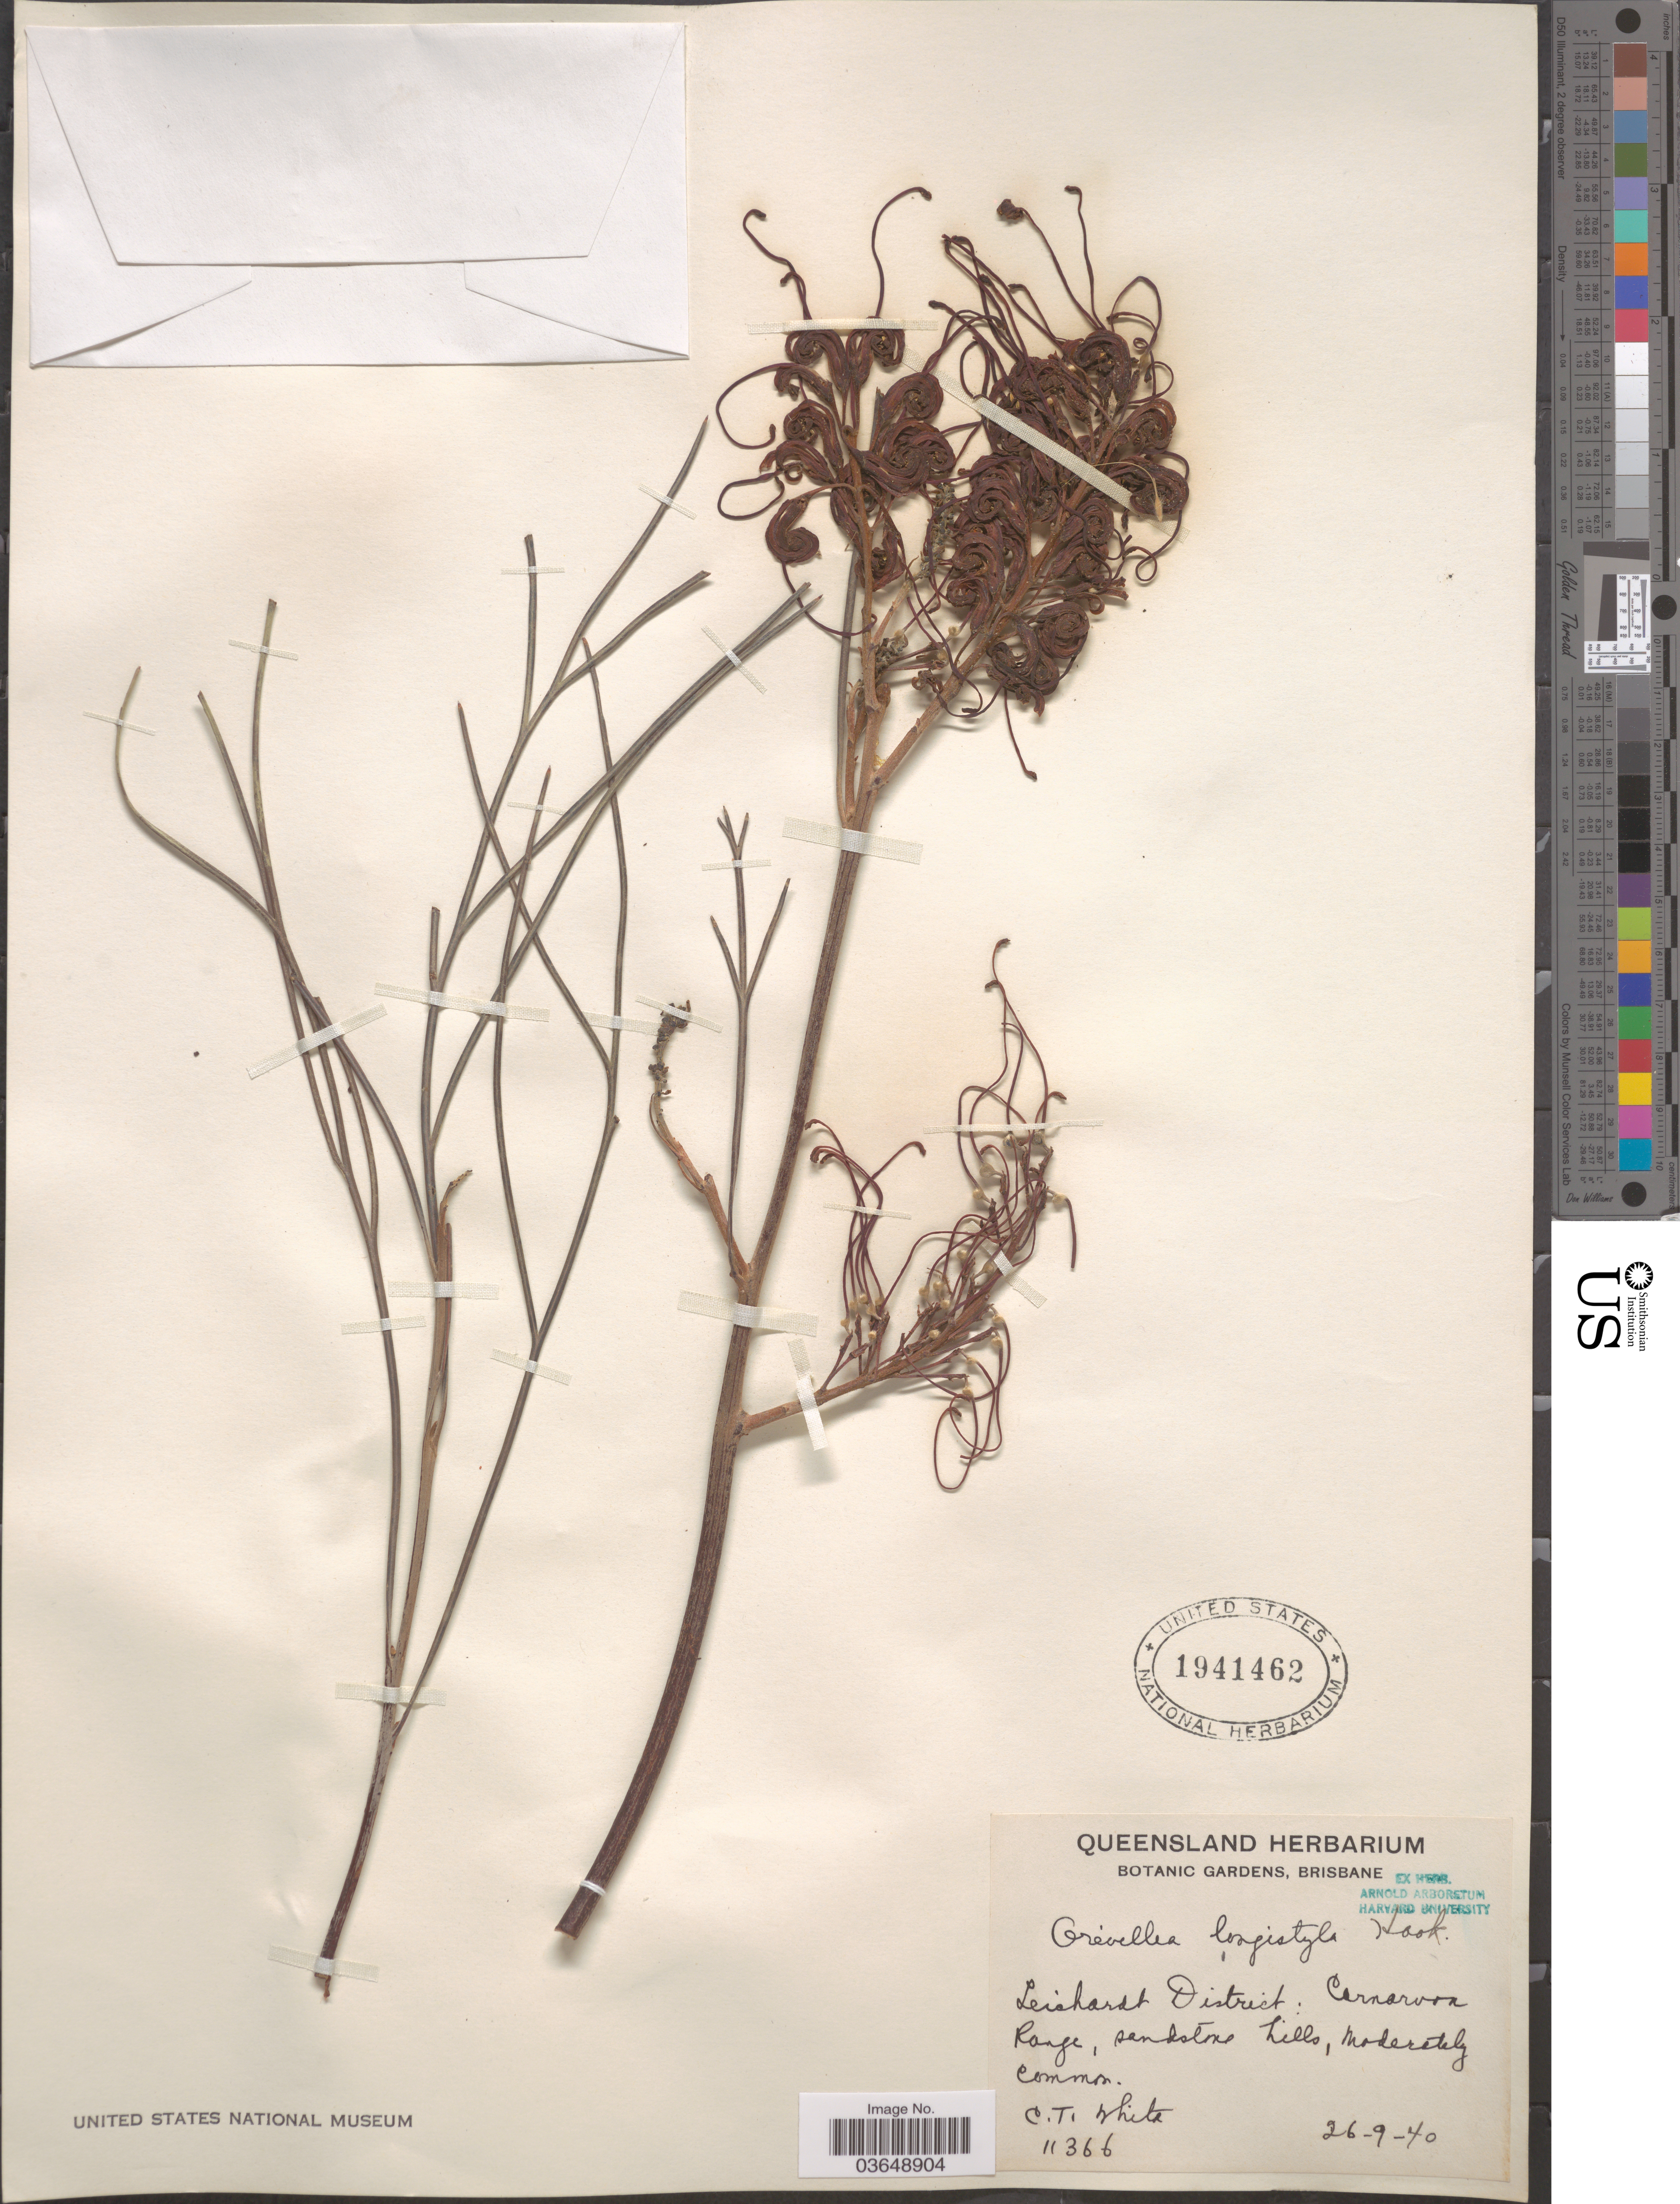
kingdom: Plantae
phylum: Tracheophyta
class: Magnoliopsida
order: Proteales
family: Proteaceae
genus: Grevillea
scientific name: Grevillea longistyla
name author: Hook.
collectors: C. T. White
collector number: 11366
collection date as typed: Transcribed d/m/y: 26/9/40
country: Australia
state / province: Queensland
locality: Leishardt [Leichhardt] District: Carnarvon Range, sandstone hills.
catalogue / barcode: US 1941462